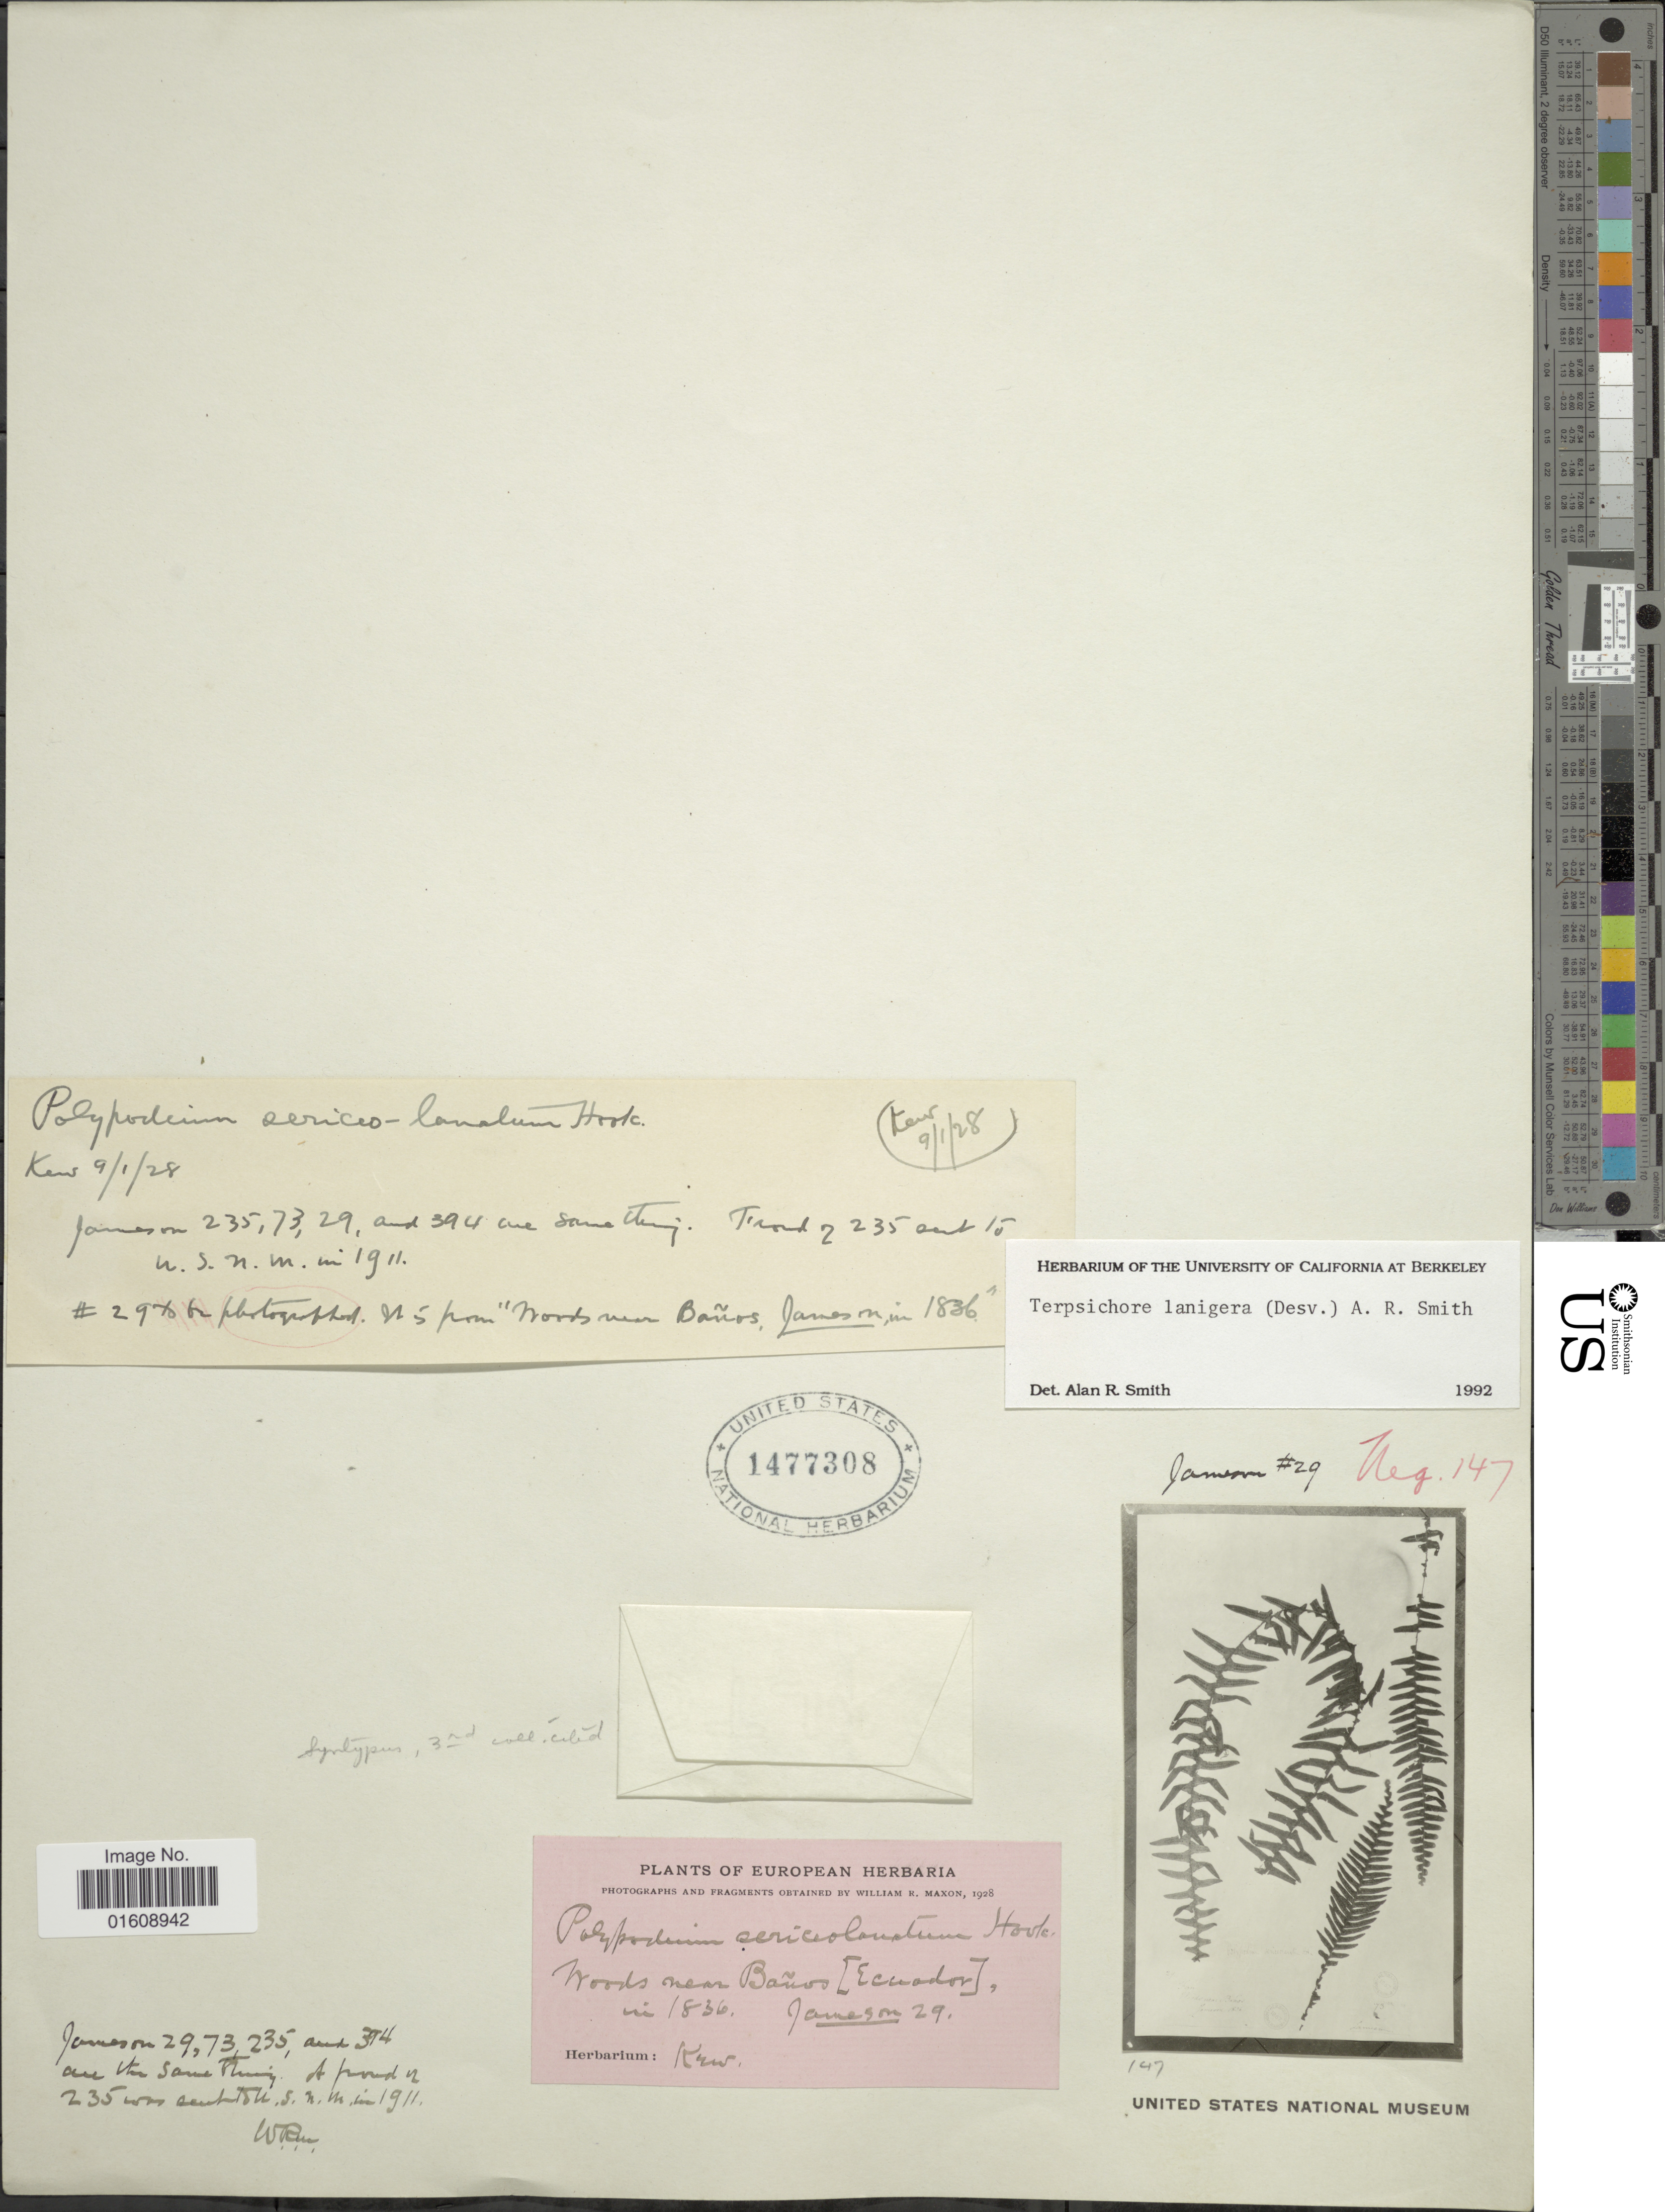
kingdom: Plantae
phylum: Tracheophyta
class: Polypodiopsida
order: Polypodiales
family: Polypodiaceae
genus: Alansmia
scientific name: Alansmia lanigera var. stella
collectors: -- Jameson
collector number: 29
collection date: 1836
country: Ecuador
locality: European, near Baños (Ecuador).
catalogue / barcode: US 1477308